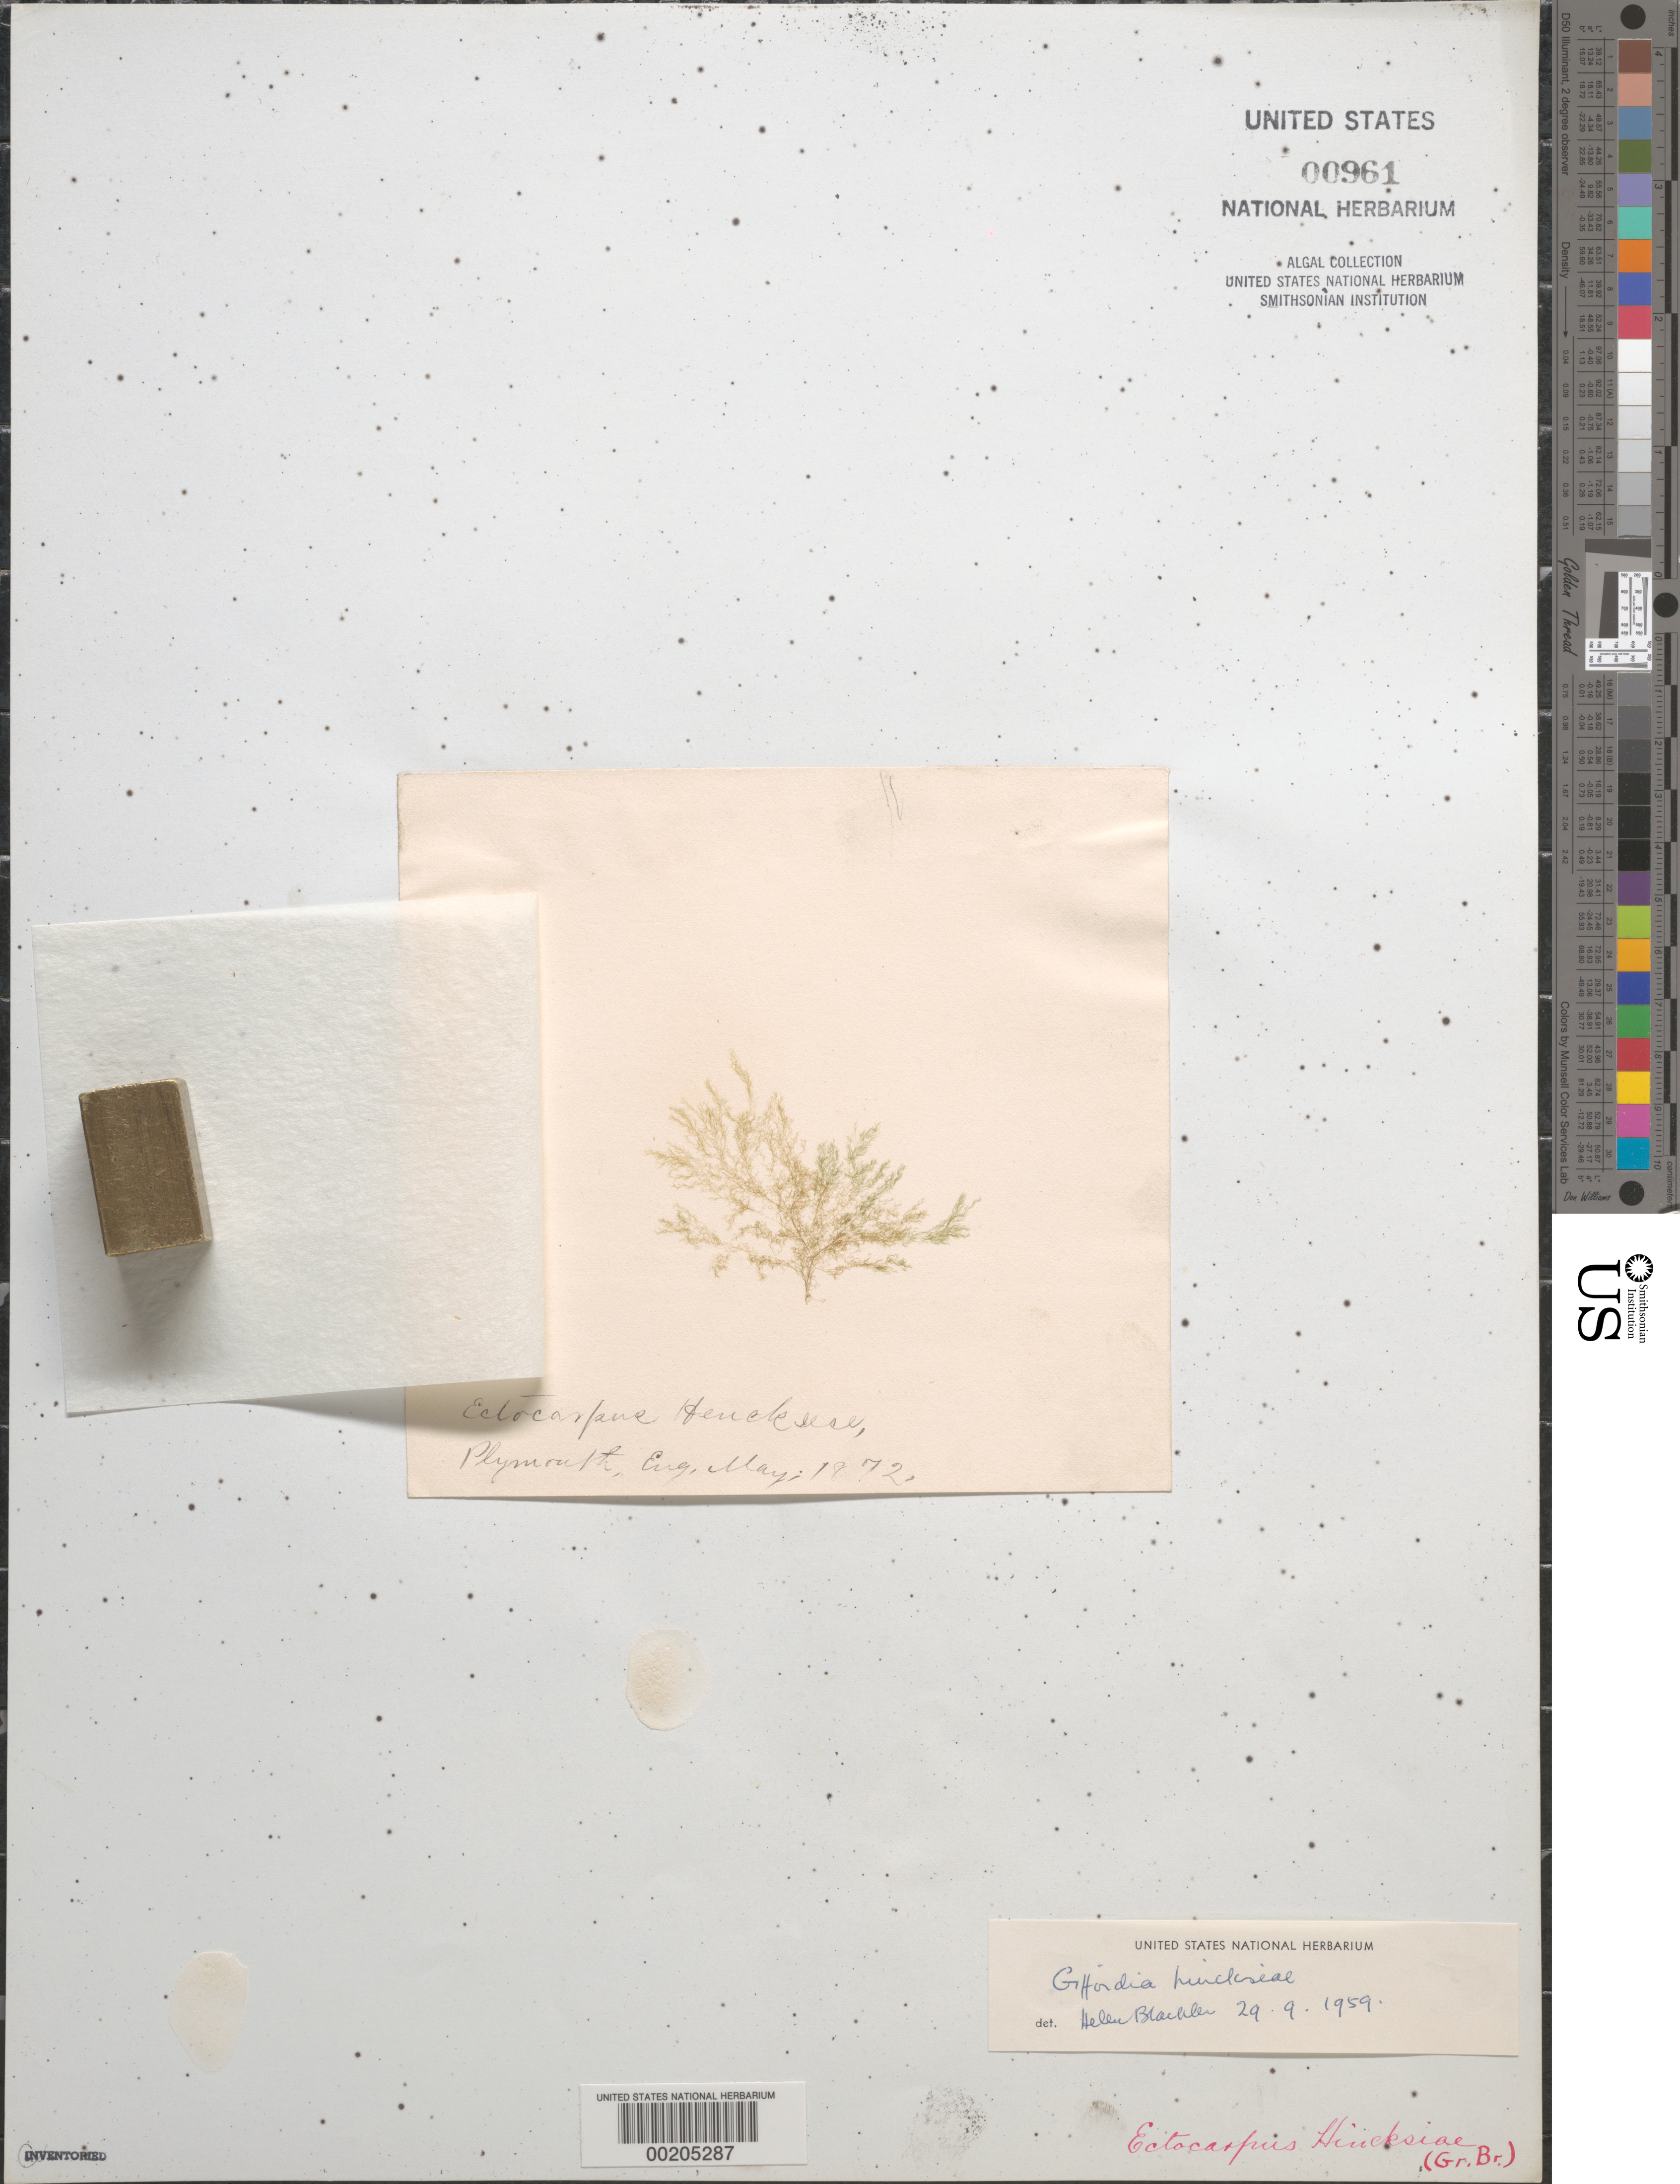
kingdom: Chromista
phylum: Ochrophyta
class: Phaeophyceae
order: Ectocarpales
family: Acinetosporaceae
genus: Hincksia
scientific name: Hincksia hincksiae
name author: (Harvey) P.C. Silva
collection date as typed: May 1872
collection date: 1872-05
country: United Kingdom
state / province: England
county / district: Devon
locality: Plymouth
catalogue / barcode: US 961